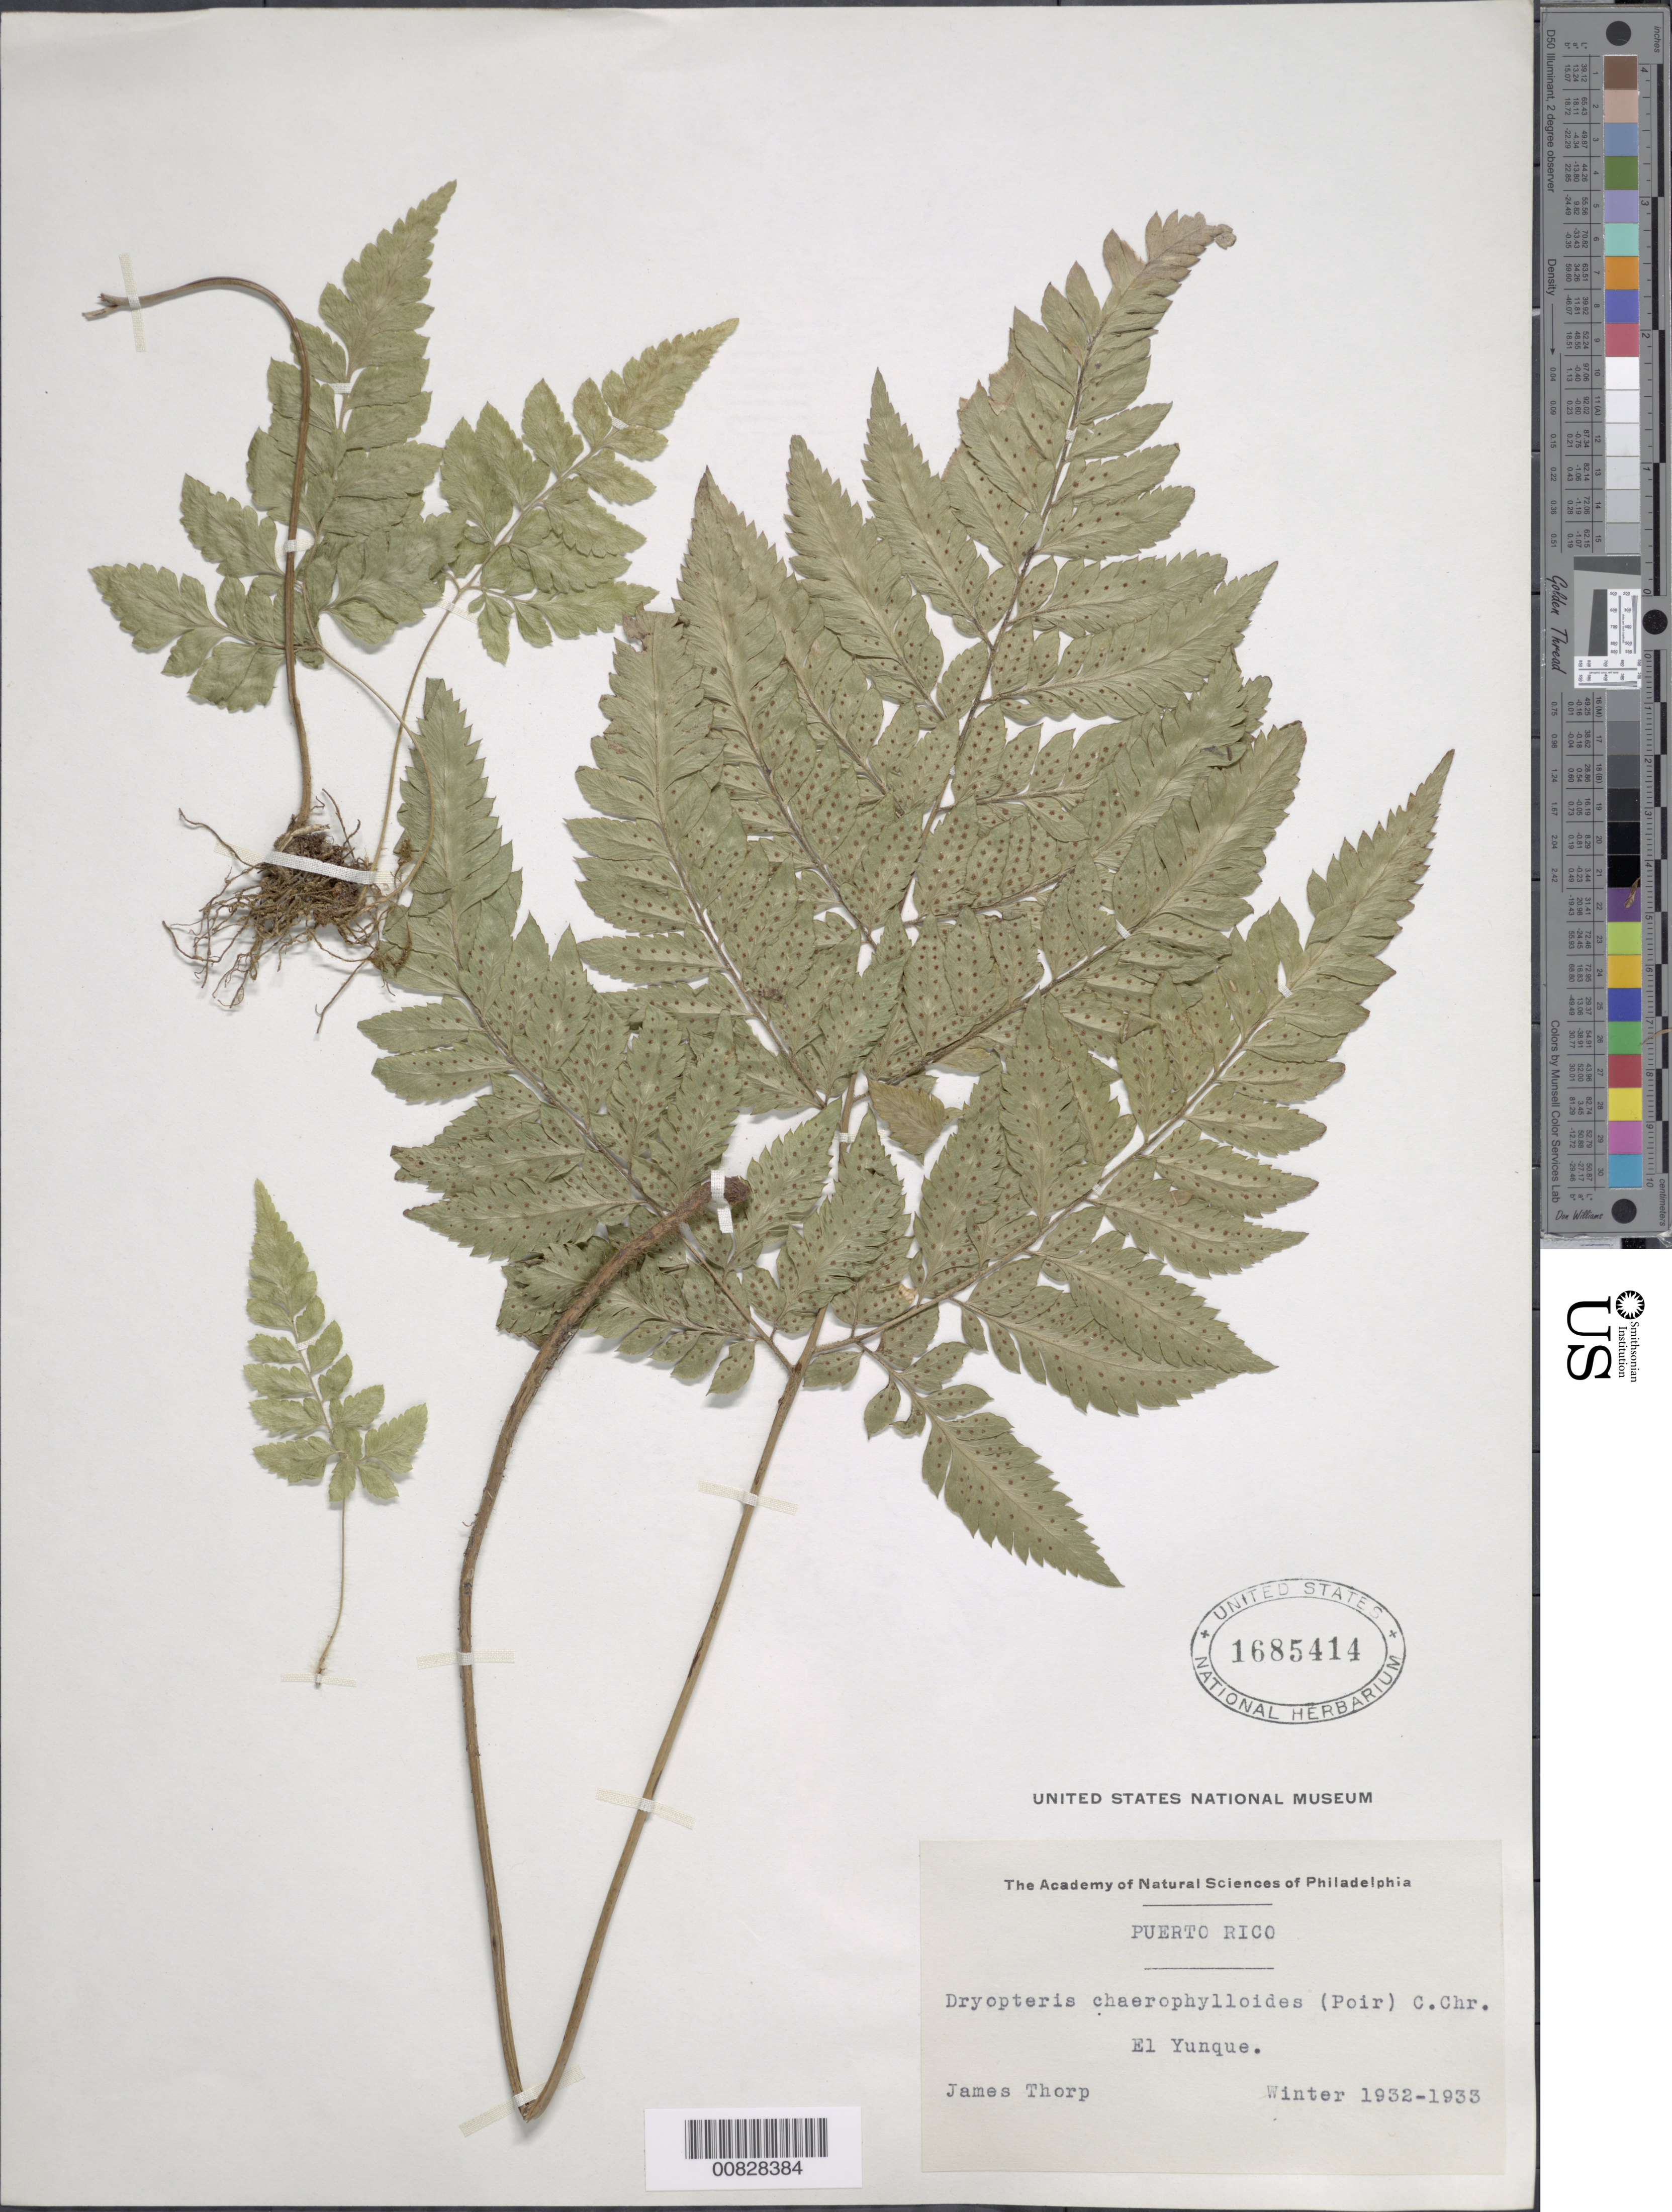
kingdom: Plantae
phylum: Tracheophyta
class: Polypodiopsida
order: Polypodiales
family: Dryopteridaceae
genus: Polystichopsis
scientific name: Polystichopsis chaerophylloides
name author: (Poir.) C.V. Morton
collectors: J. Thorp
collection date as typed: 1932 to -- --- 1933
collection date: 1932/1933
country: Puerto Rico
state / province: Río Grande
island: Puerto Rico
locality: El Yunque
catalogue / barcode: US 1685414